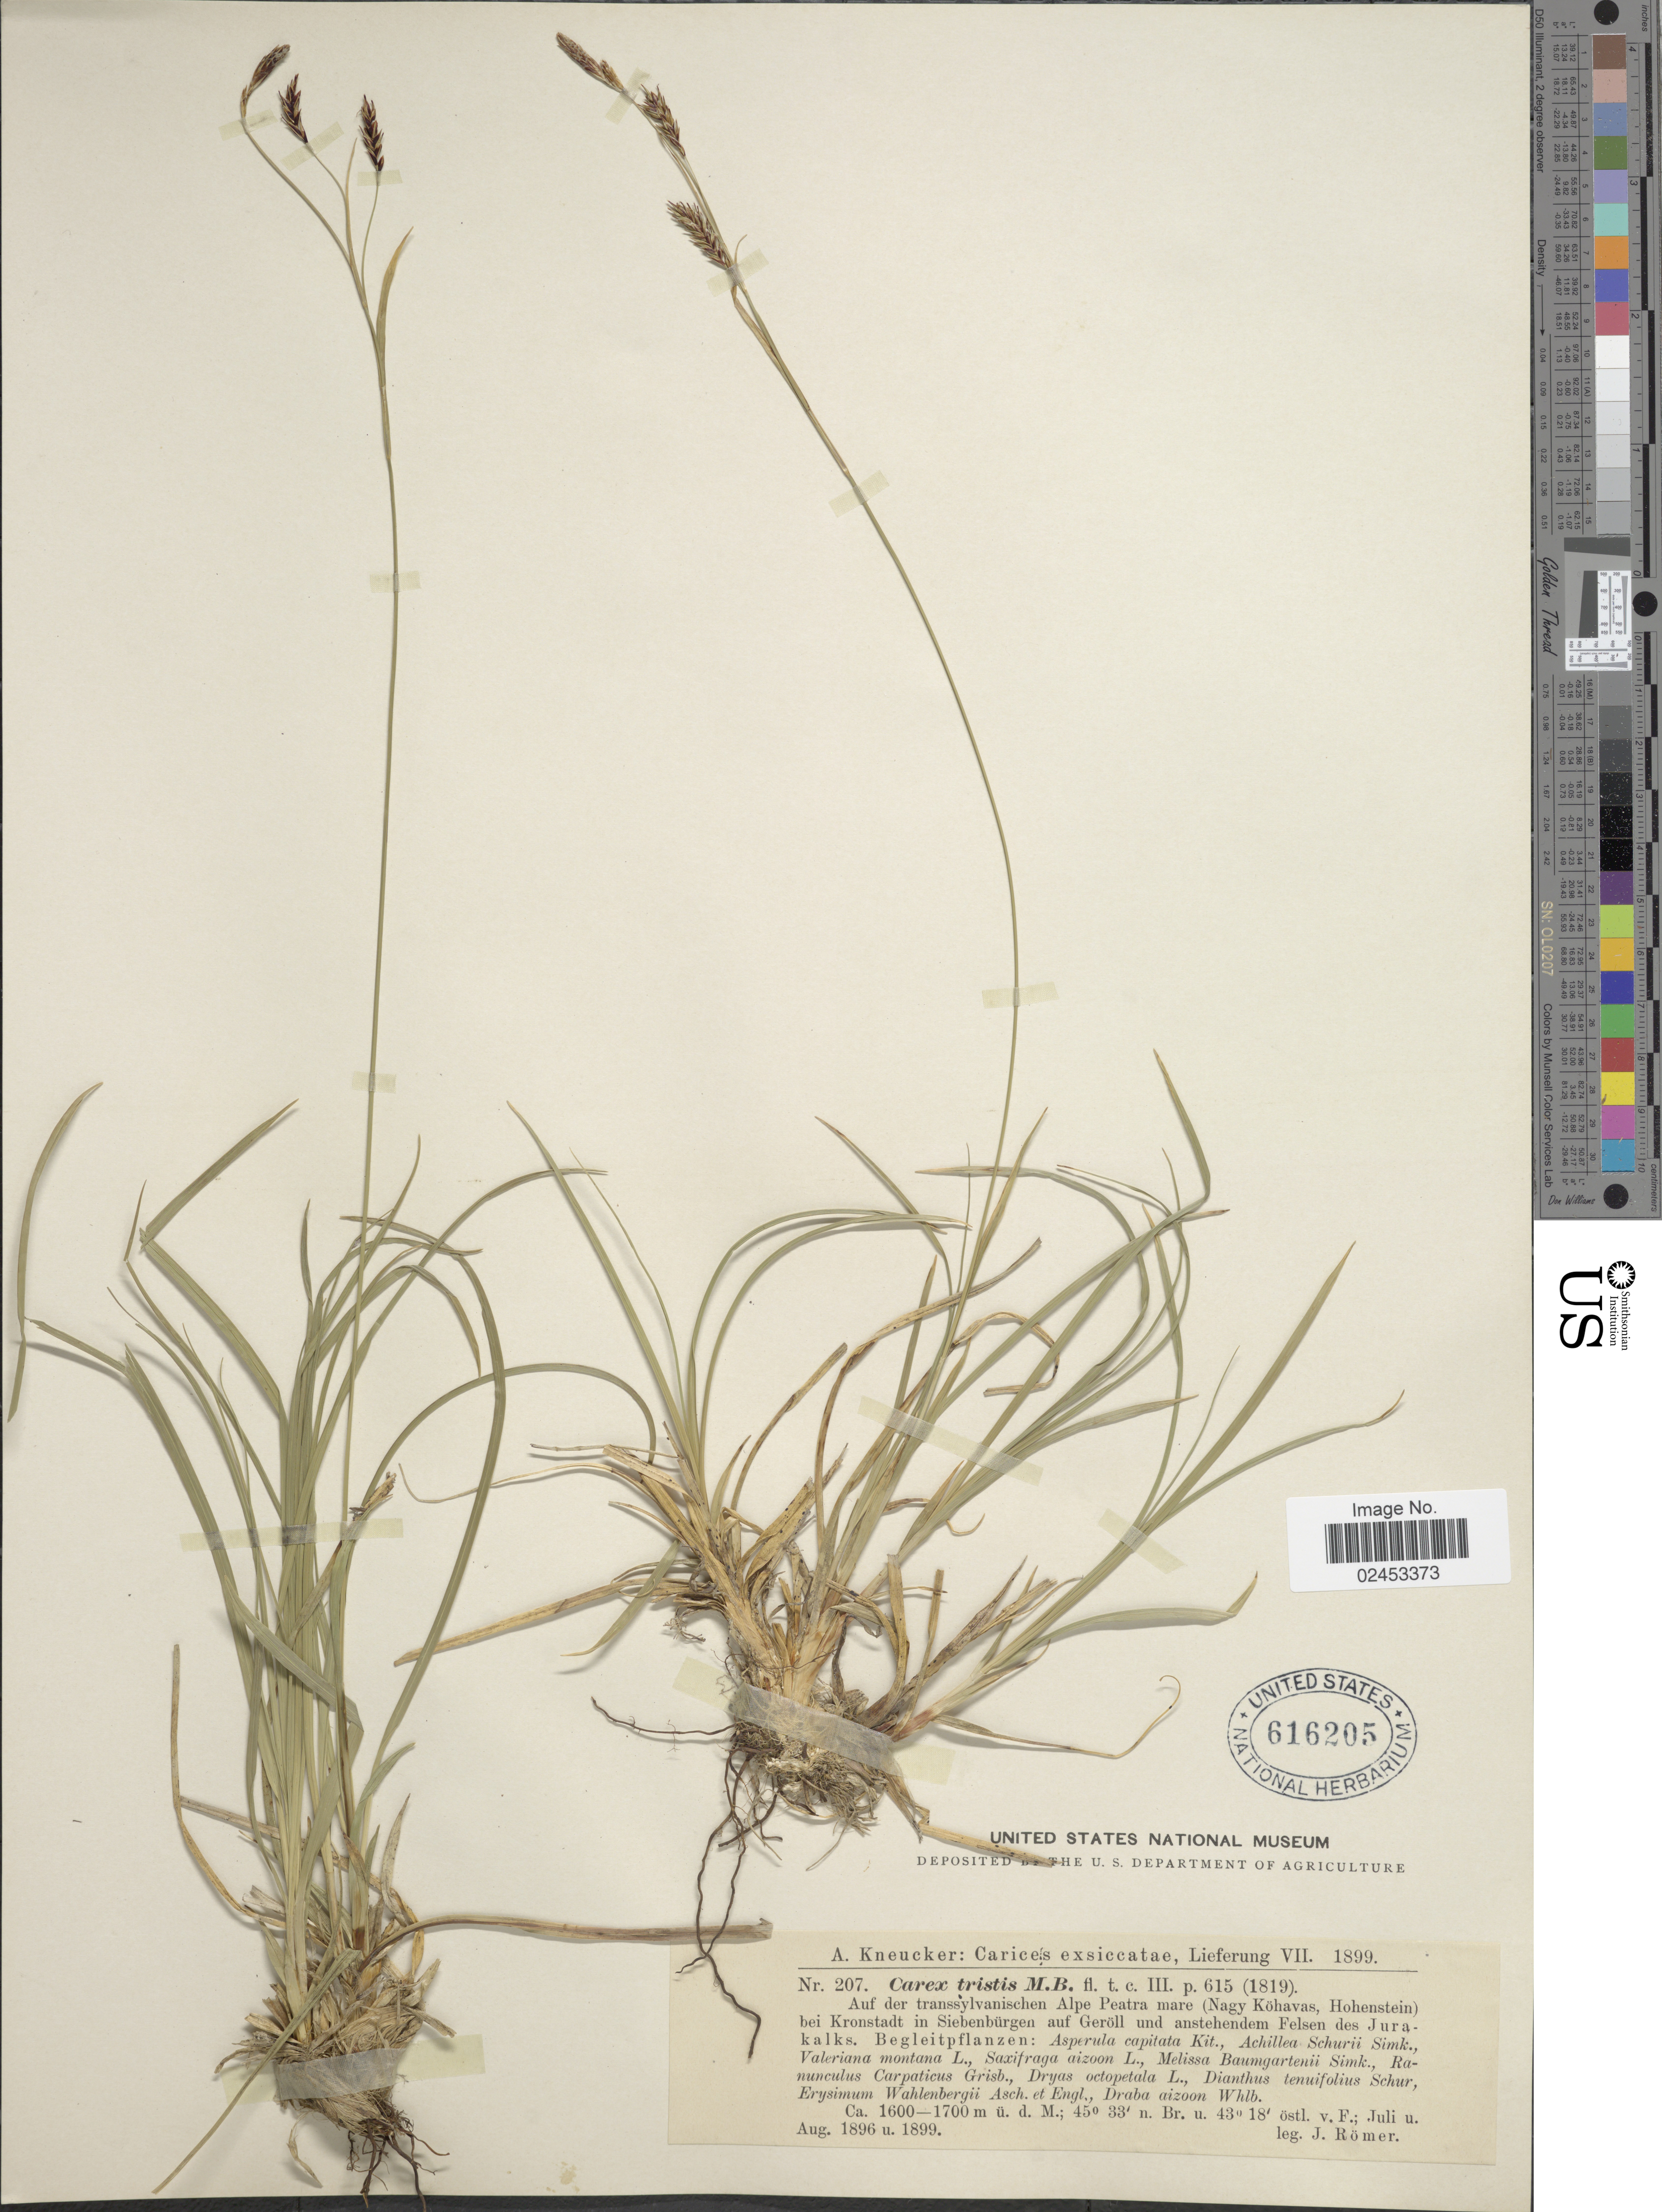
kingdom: Plantae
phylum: Tracheophyta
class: Liliopsida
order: Poales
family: Cyperaceae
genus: Carex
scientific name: Carex tristis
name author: M. Bieb.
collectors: J. Romer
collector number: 207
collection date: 1896-07/1899-08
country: Romania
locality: Auf der transsylvanischen Alpe Peatra mare (Nagy Köhavas, Hohenstein) bei Kronstadt in Siebenbürgen auf Geröll und anstehenden Felsen des Jurakalks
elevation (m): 1600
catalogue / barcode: US 616205